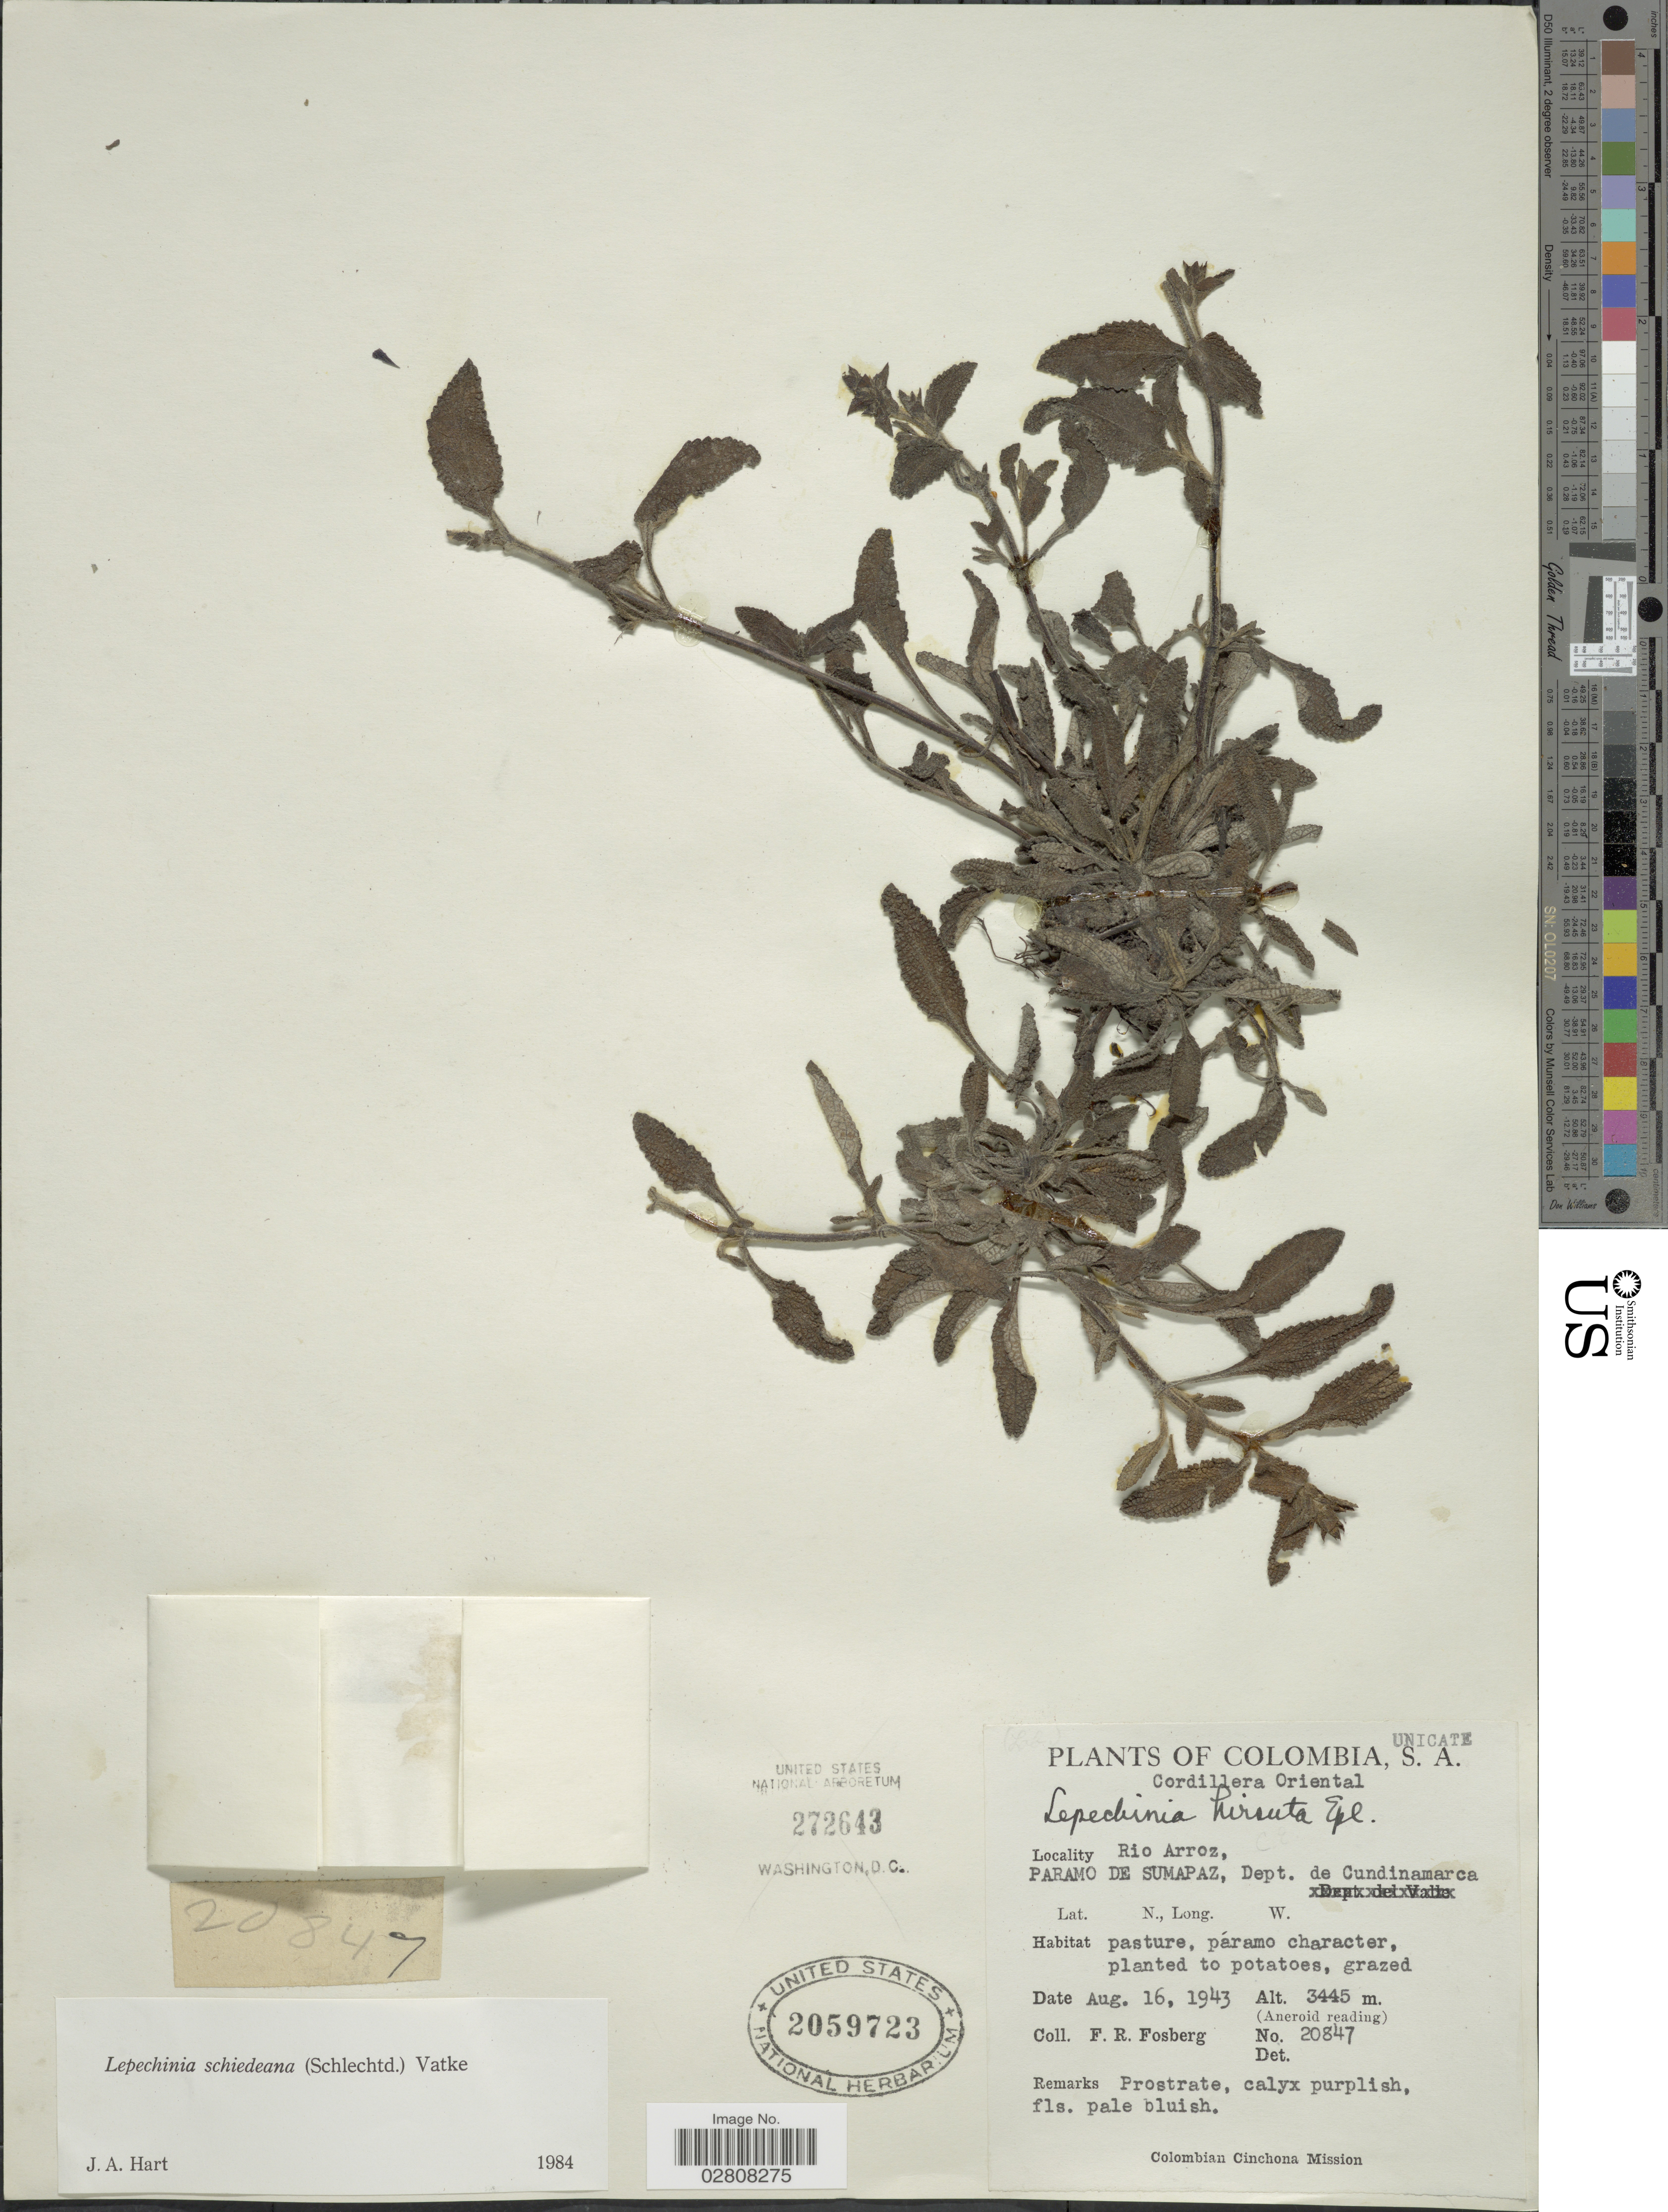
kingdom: Plantae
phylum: Tracheophyta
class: Magnoliopsida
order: Lamiales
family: Lamiaceae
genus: Lepechinia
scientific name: Lepechinia schiedeana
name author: (Schltdl.) Vatke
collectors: F. R. Fosberg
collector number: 20847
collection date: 1943-08-16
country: Colombia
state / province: Cundinamarca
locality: Rio Arroz, Paramo de Sumapaz, Dept. de Cundinamarca.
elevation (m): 3445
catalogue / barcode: US 2059723